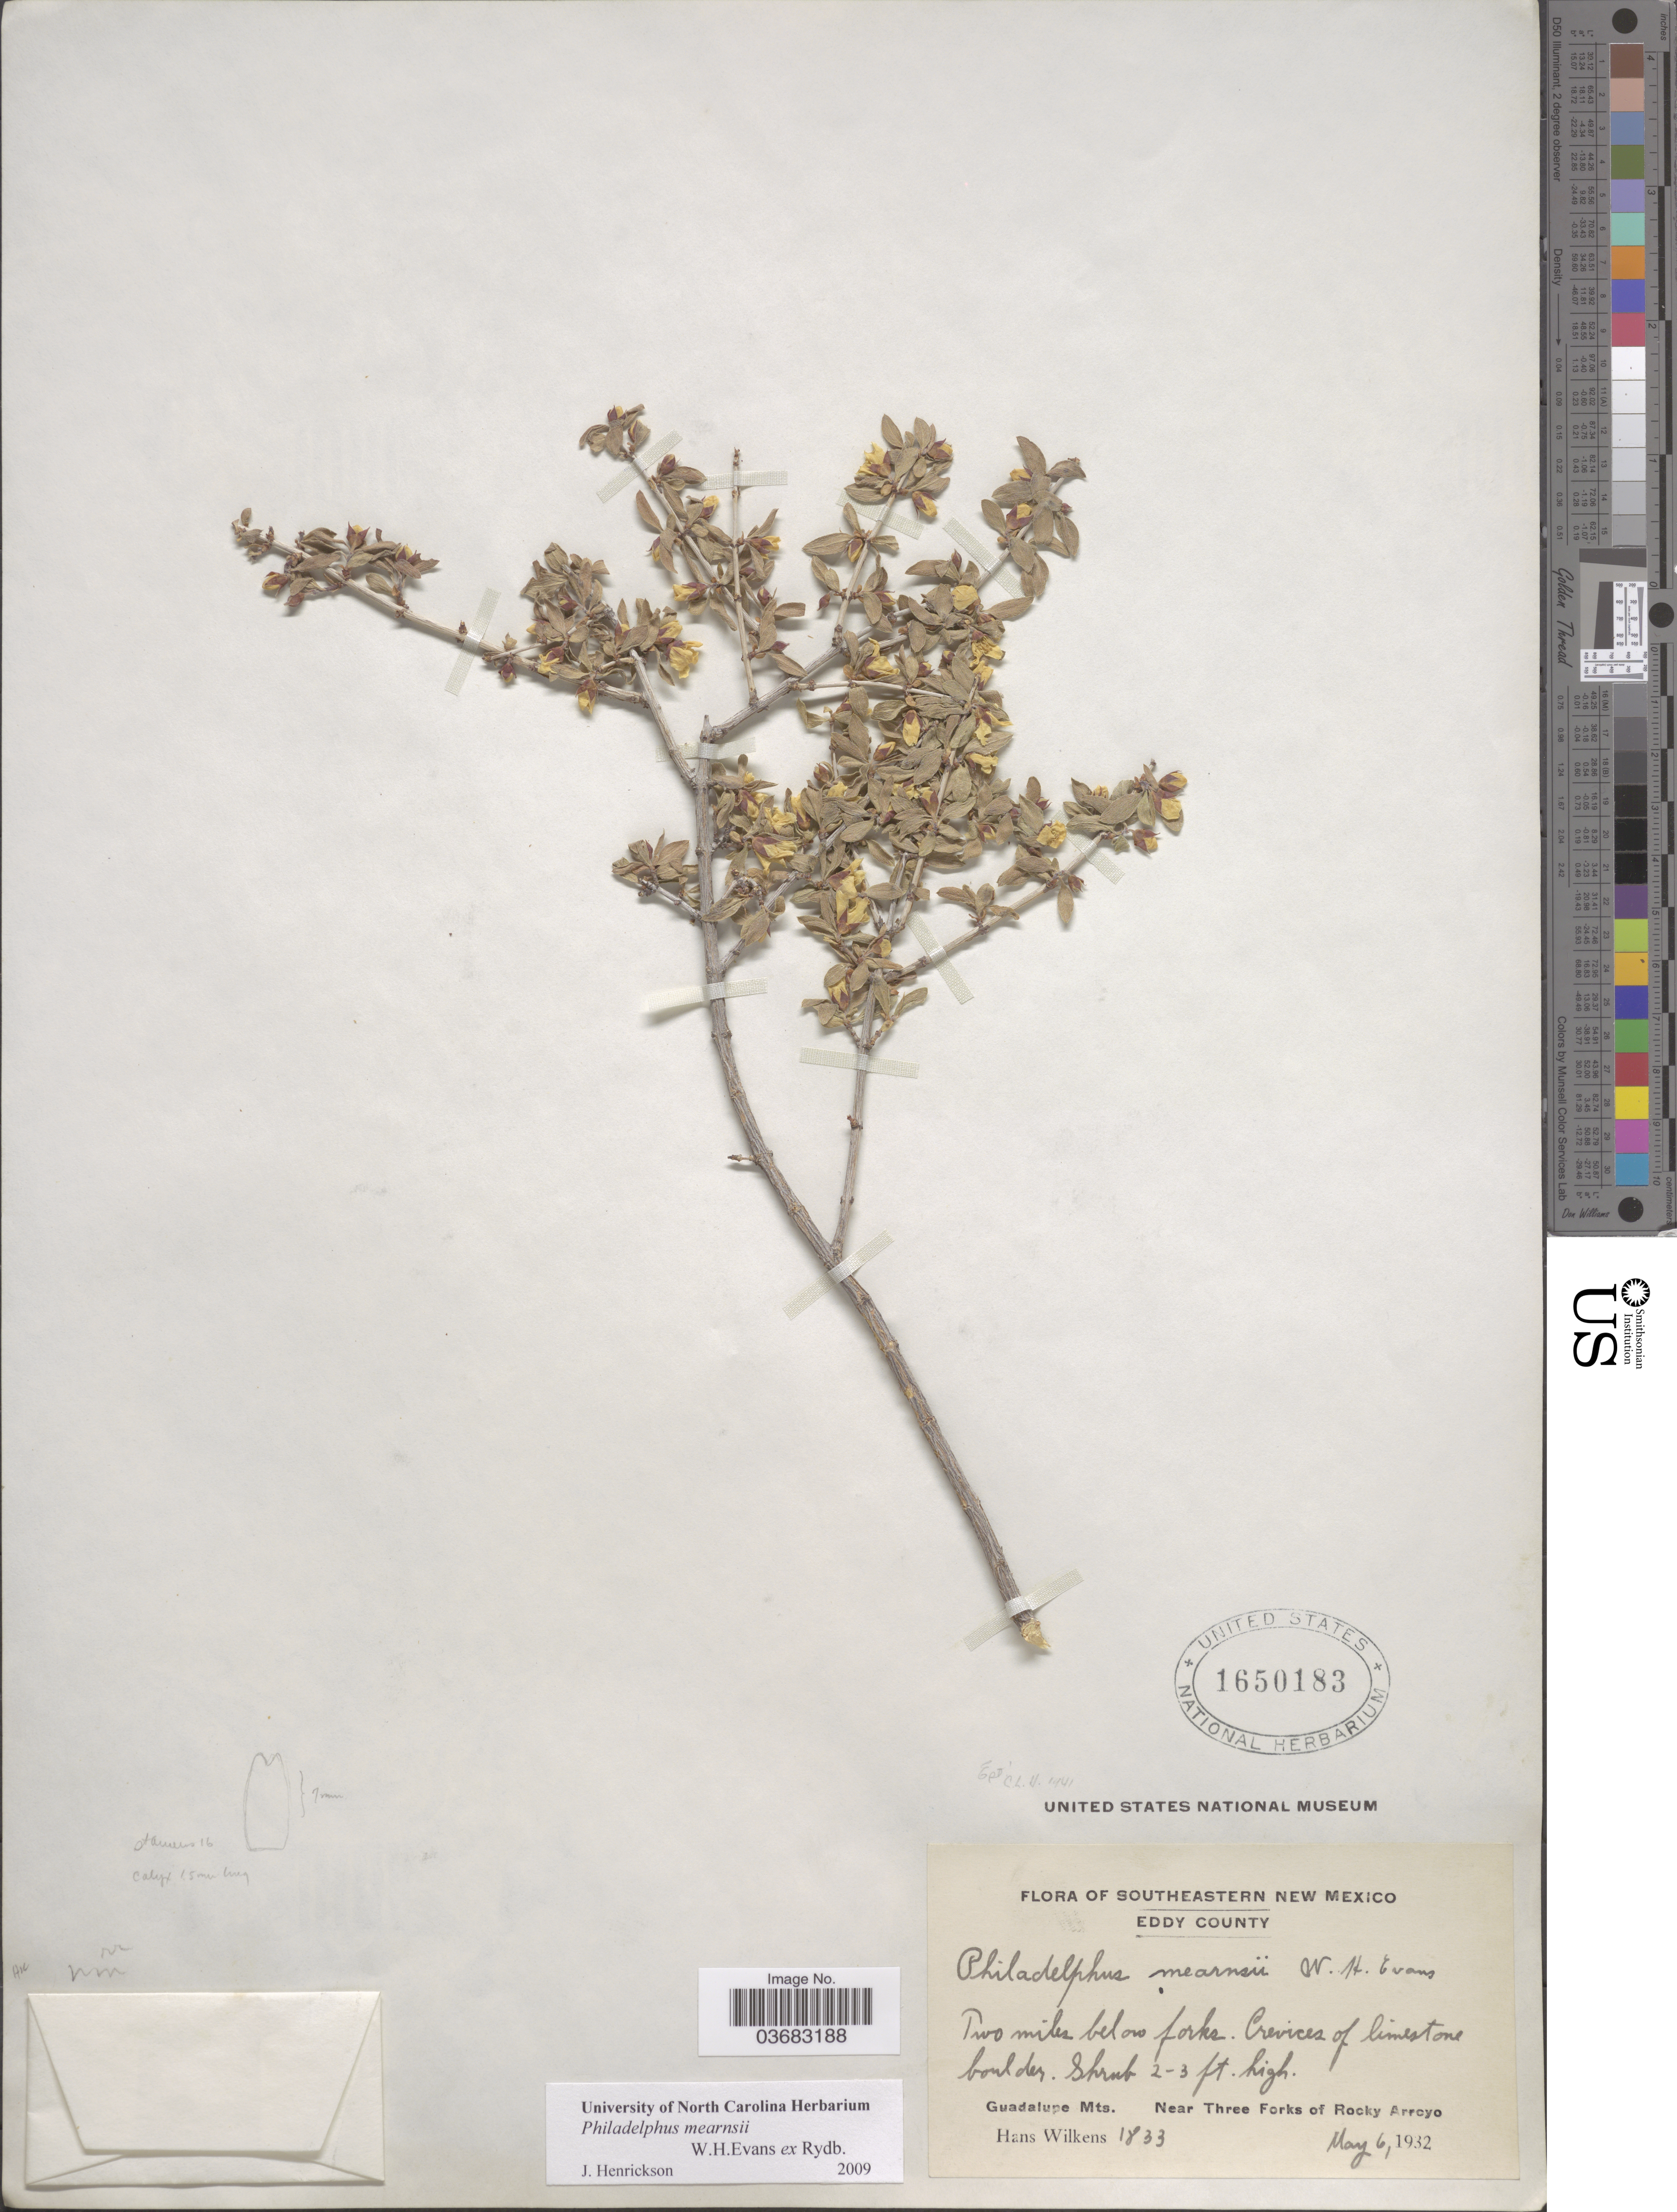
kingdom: Plantae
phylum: Tracheophyta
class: Magnoliopsida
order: Cornales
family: Hydrangeaceae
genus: Philadelphus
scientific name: Philadelphus mearnsii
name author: W.H. Evans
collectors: H. Wilkens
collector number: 1833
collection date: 1932-05-06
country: United States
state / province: New Mexico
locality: Southeastern New Mexico. Eddy County. Two miles below forks. Guadalupe Mts. Near Three Forks of Rocky Arroyo.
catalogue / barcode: US 1650183